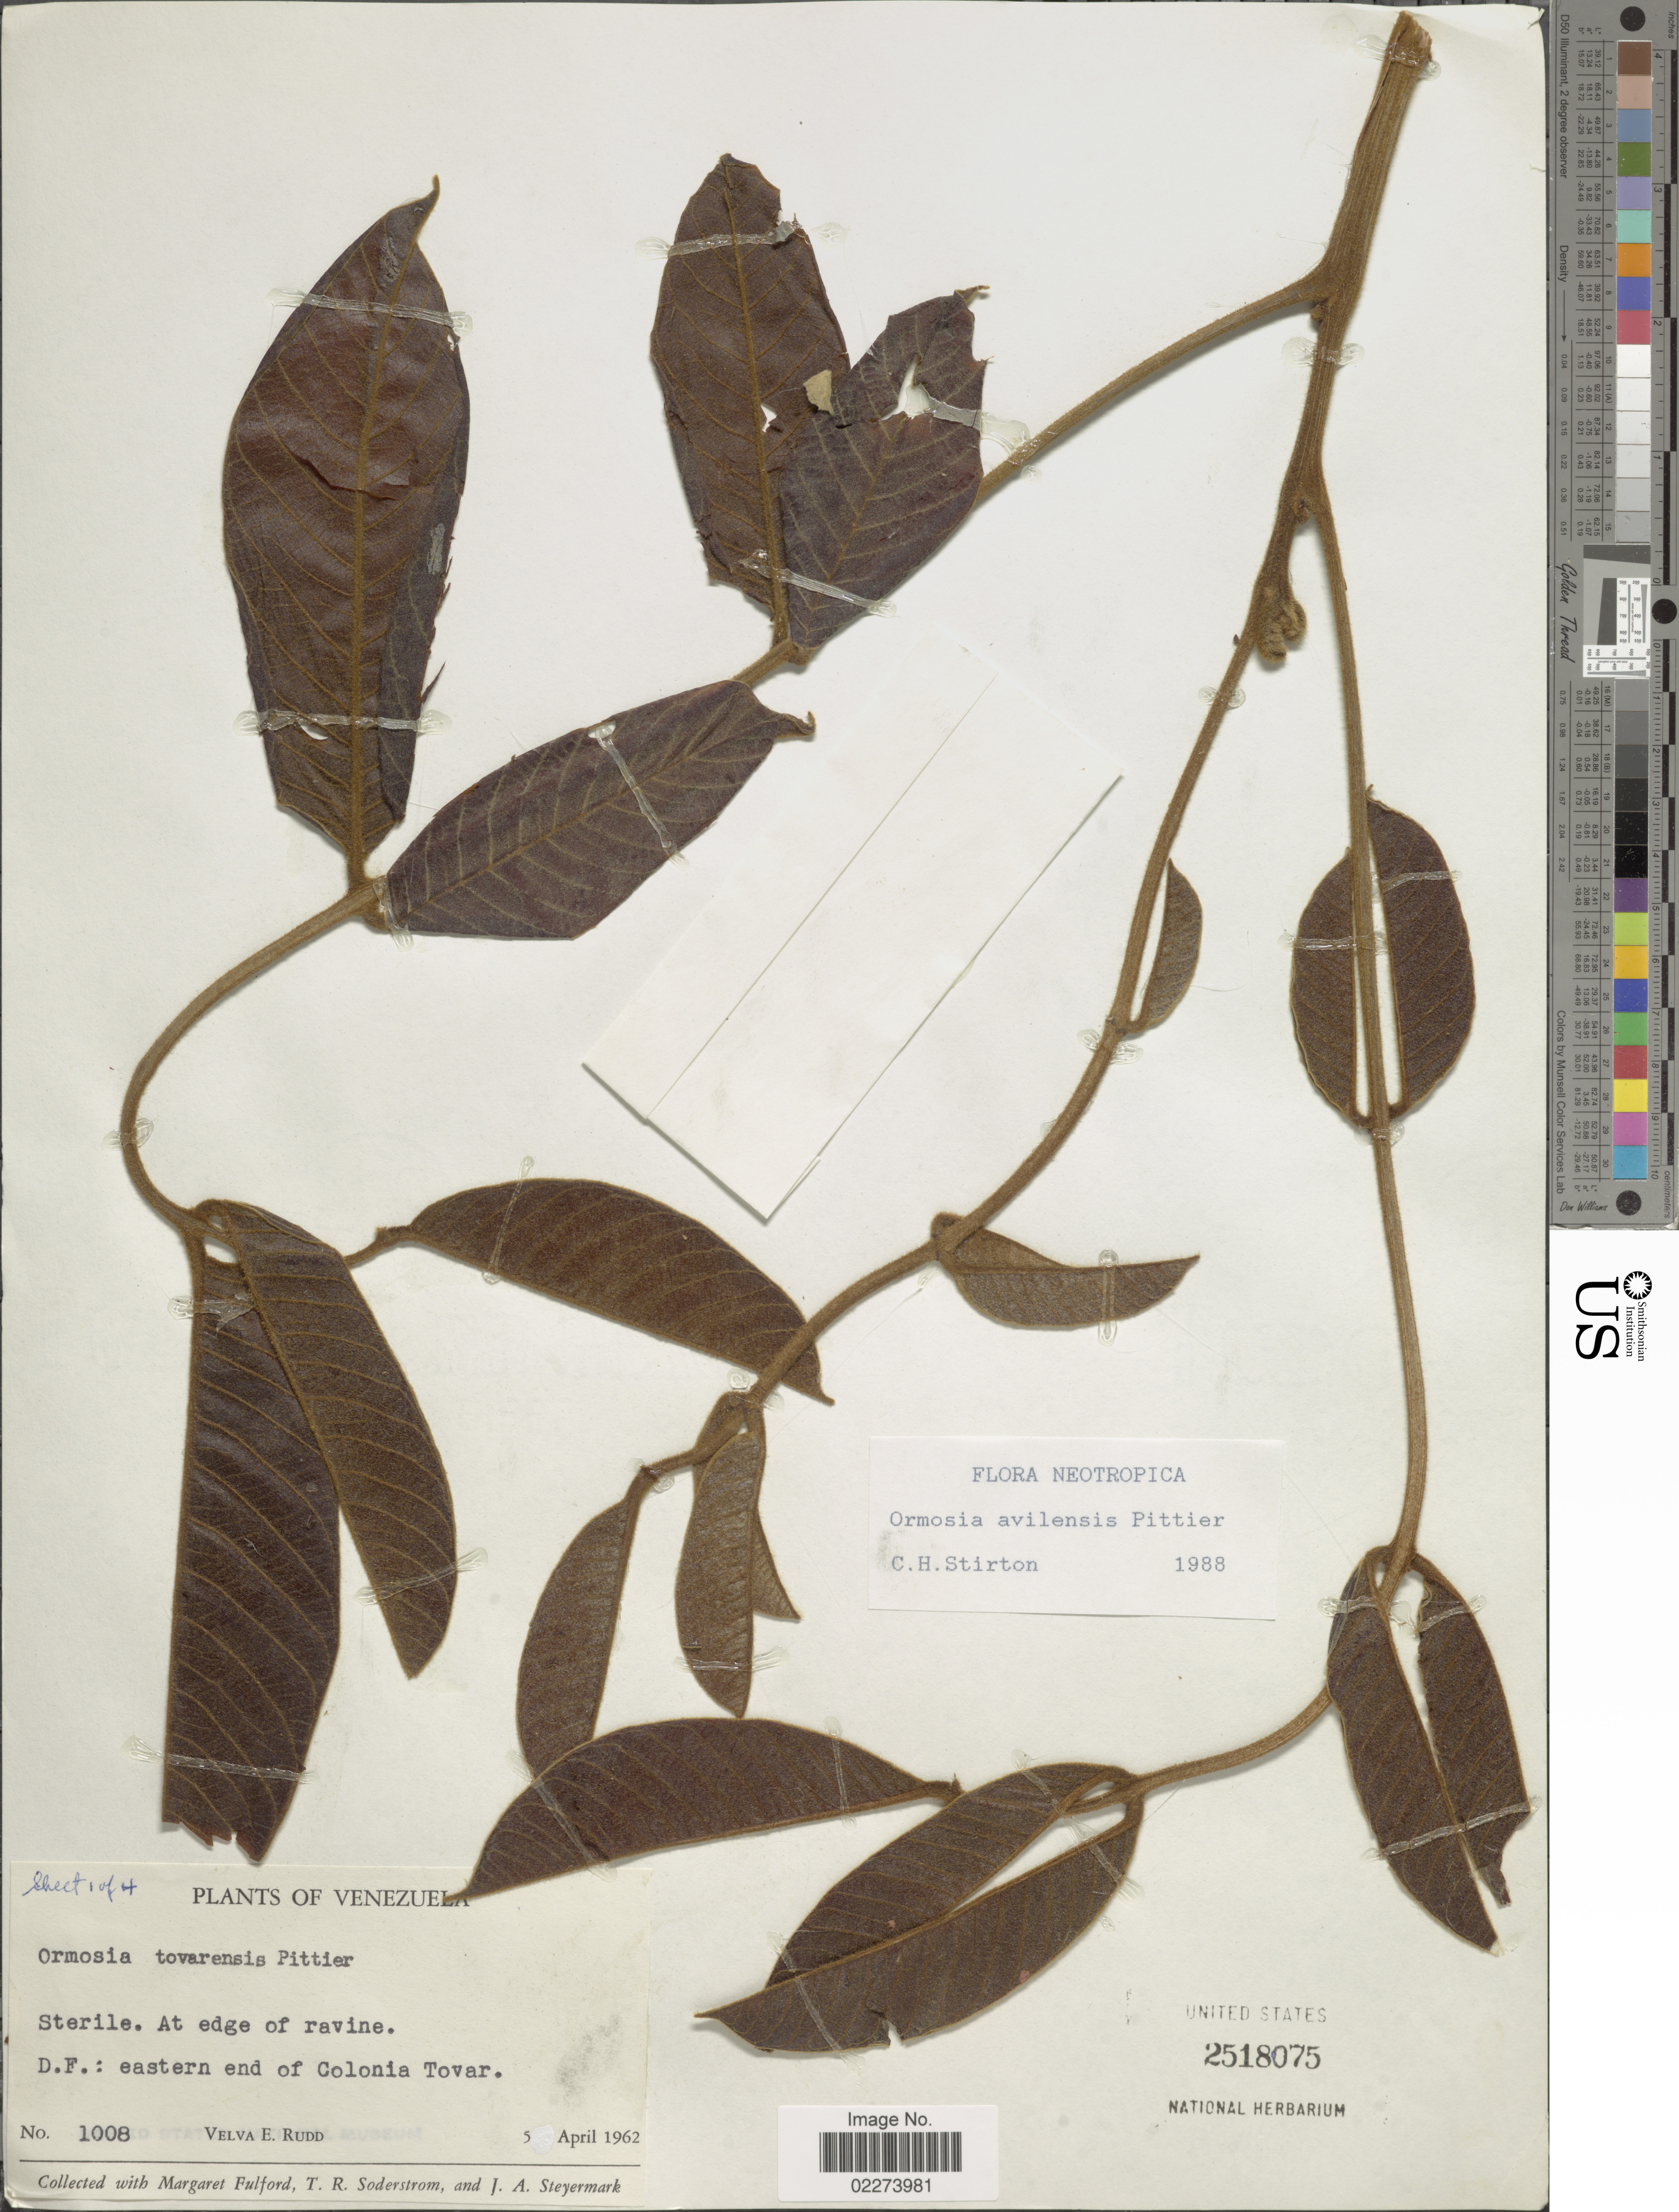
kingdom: Plantae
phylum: Tracheophyta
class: Magnoliopsida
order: Fabales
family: Fabaceae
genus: Ormosia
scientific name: Ormosia avilensis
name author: Pittier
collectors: V. E. Rudd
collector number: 1008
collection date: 1962-04-05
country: Venezuela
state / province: Distrito Federal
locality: At edge of ravine, D.F.: eastern end of Colonia Tovar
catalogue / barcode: US 2518075